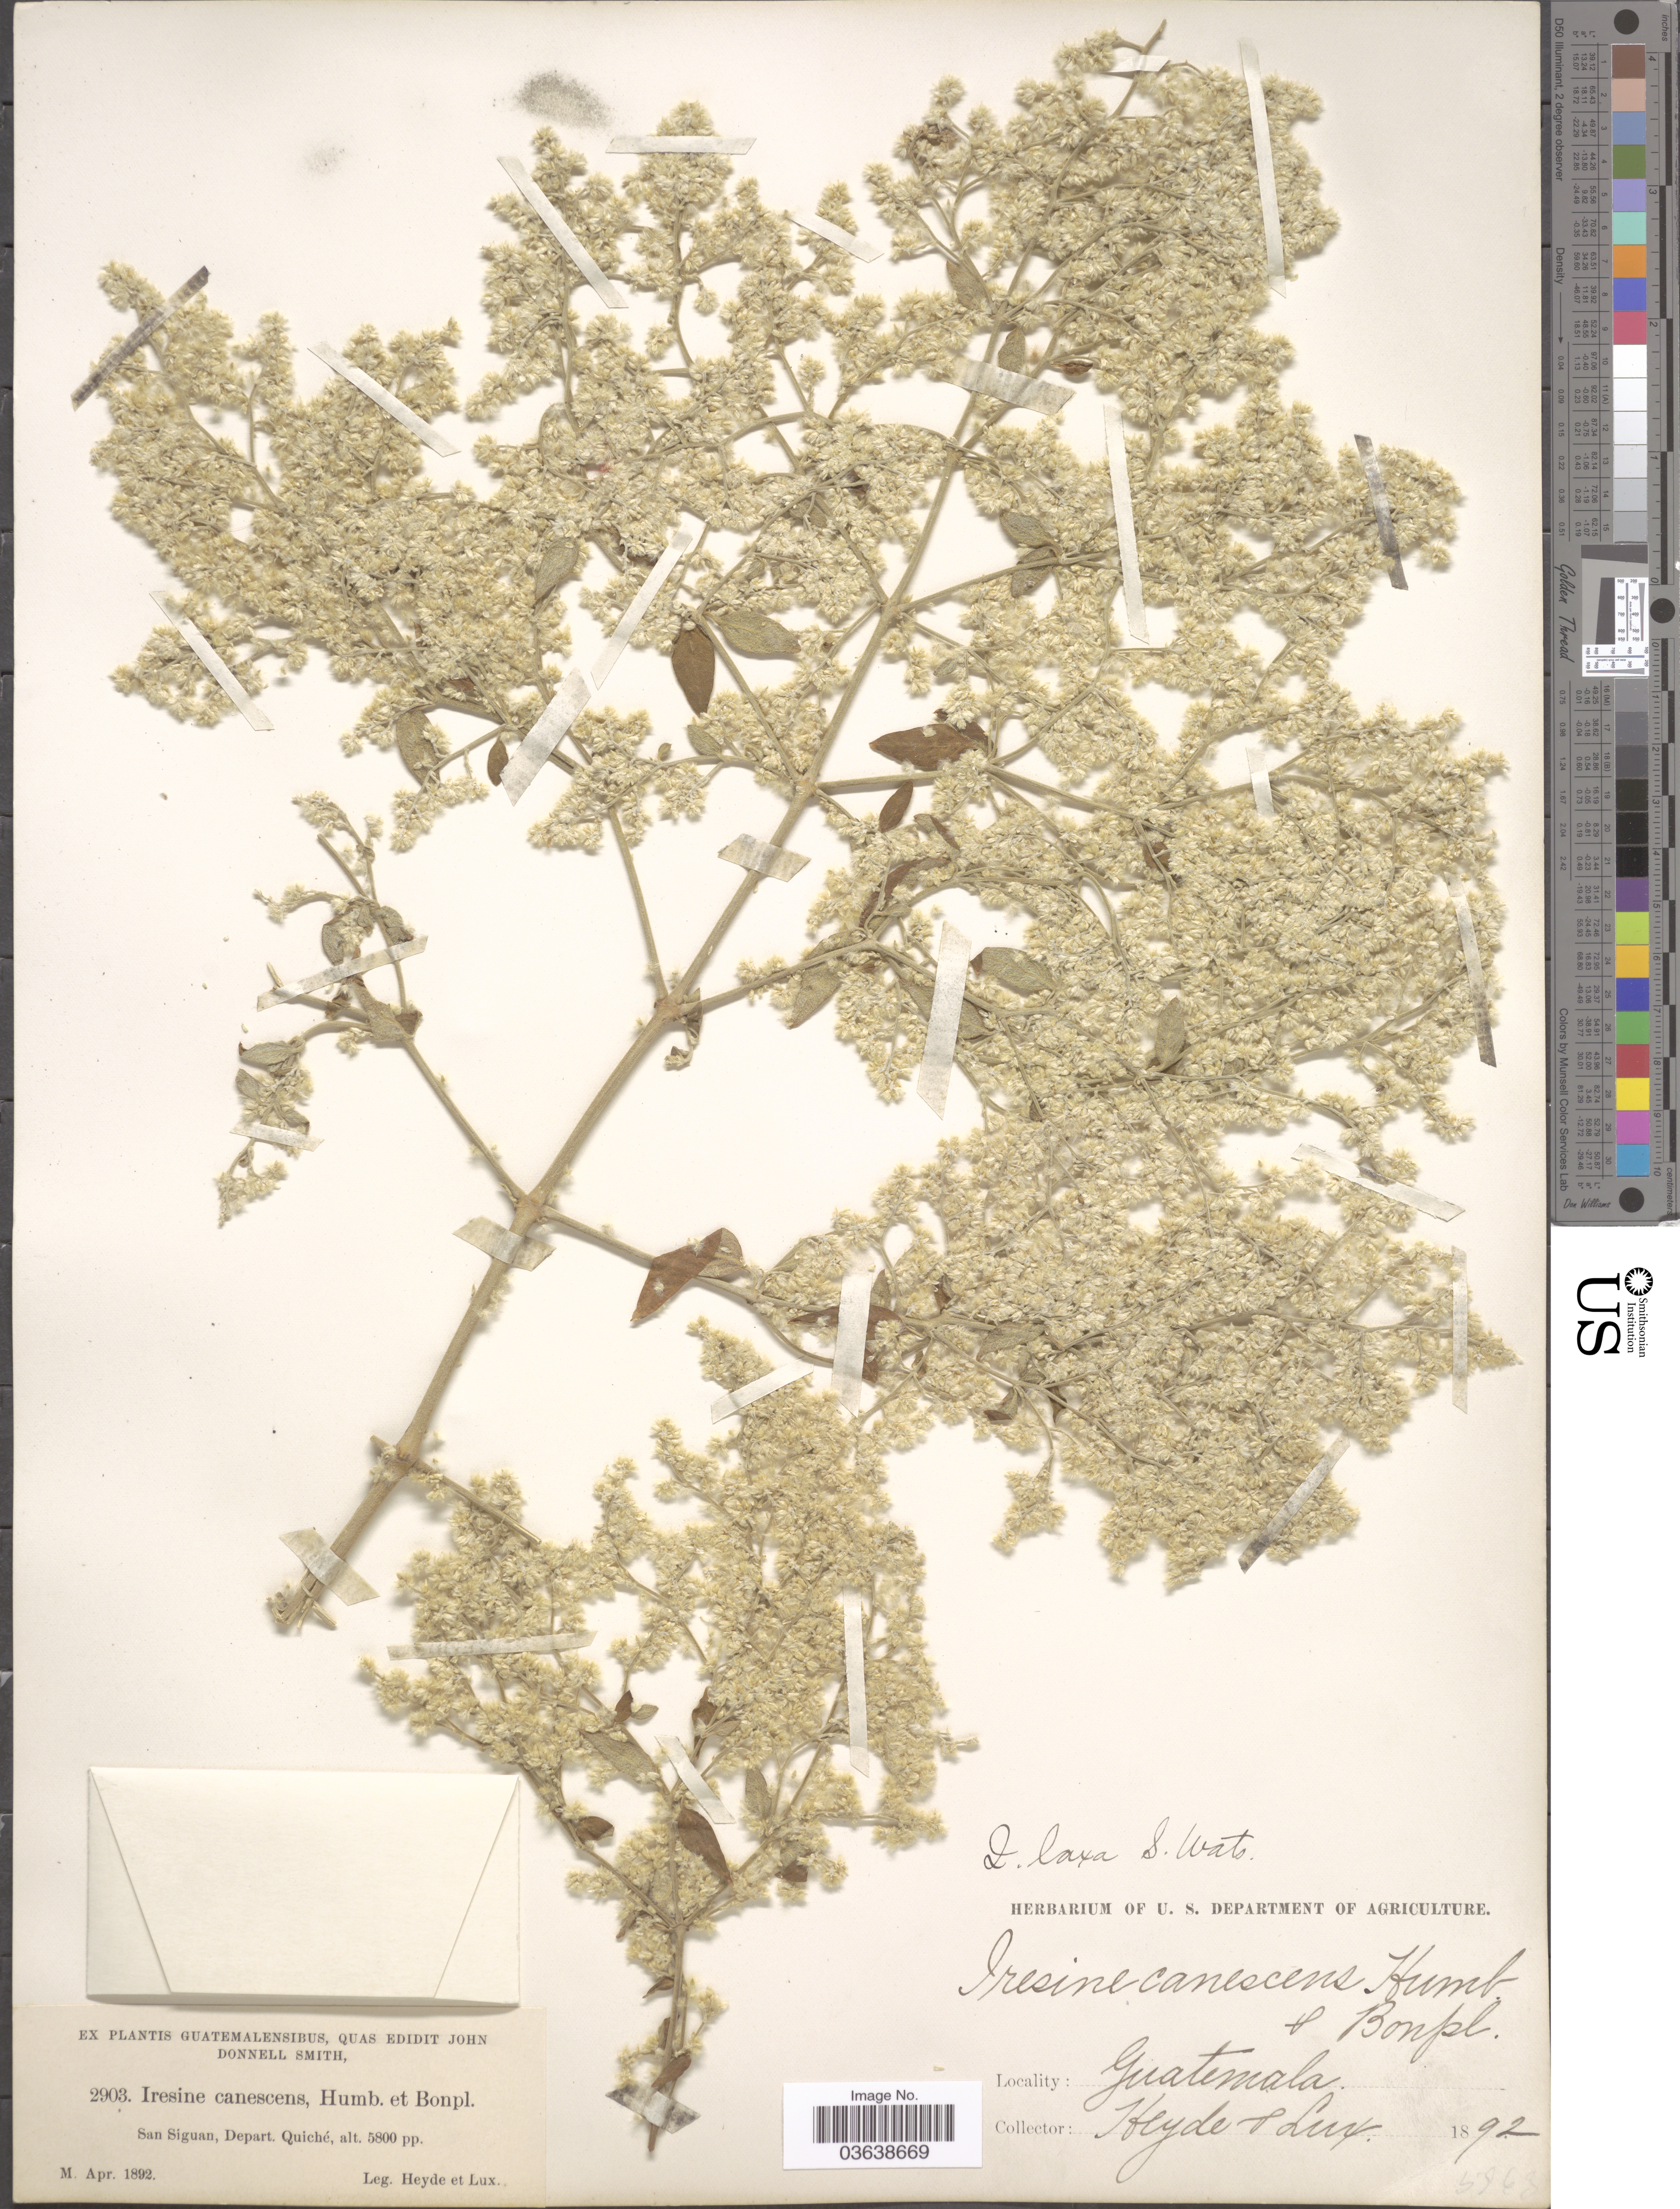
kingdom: Plantae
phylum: Tracheophyta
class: Magnoliopsida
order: Caryophyllales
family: Amaranthaceae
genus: Iresine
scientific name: Iresine calea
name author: (Ibáñez) Standl.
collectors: Heyde & Lux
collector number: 2903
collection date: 1892-04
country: Guatemala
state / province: El Quiché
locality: San Siguan, Depart. Quiché.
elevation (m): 1768